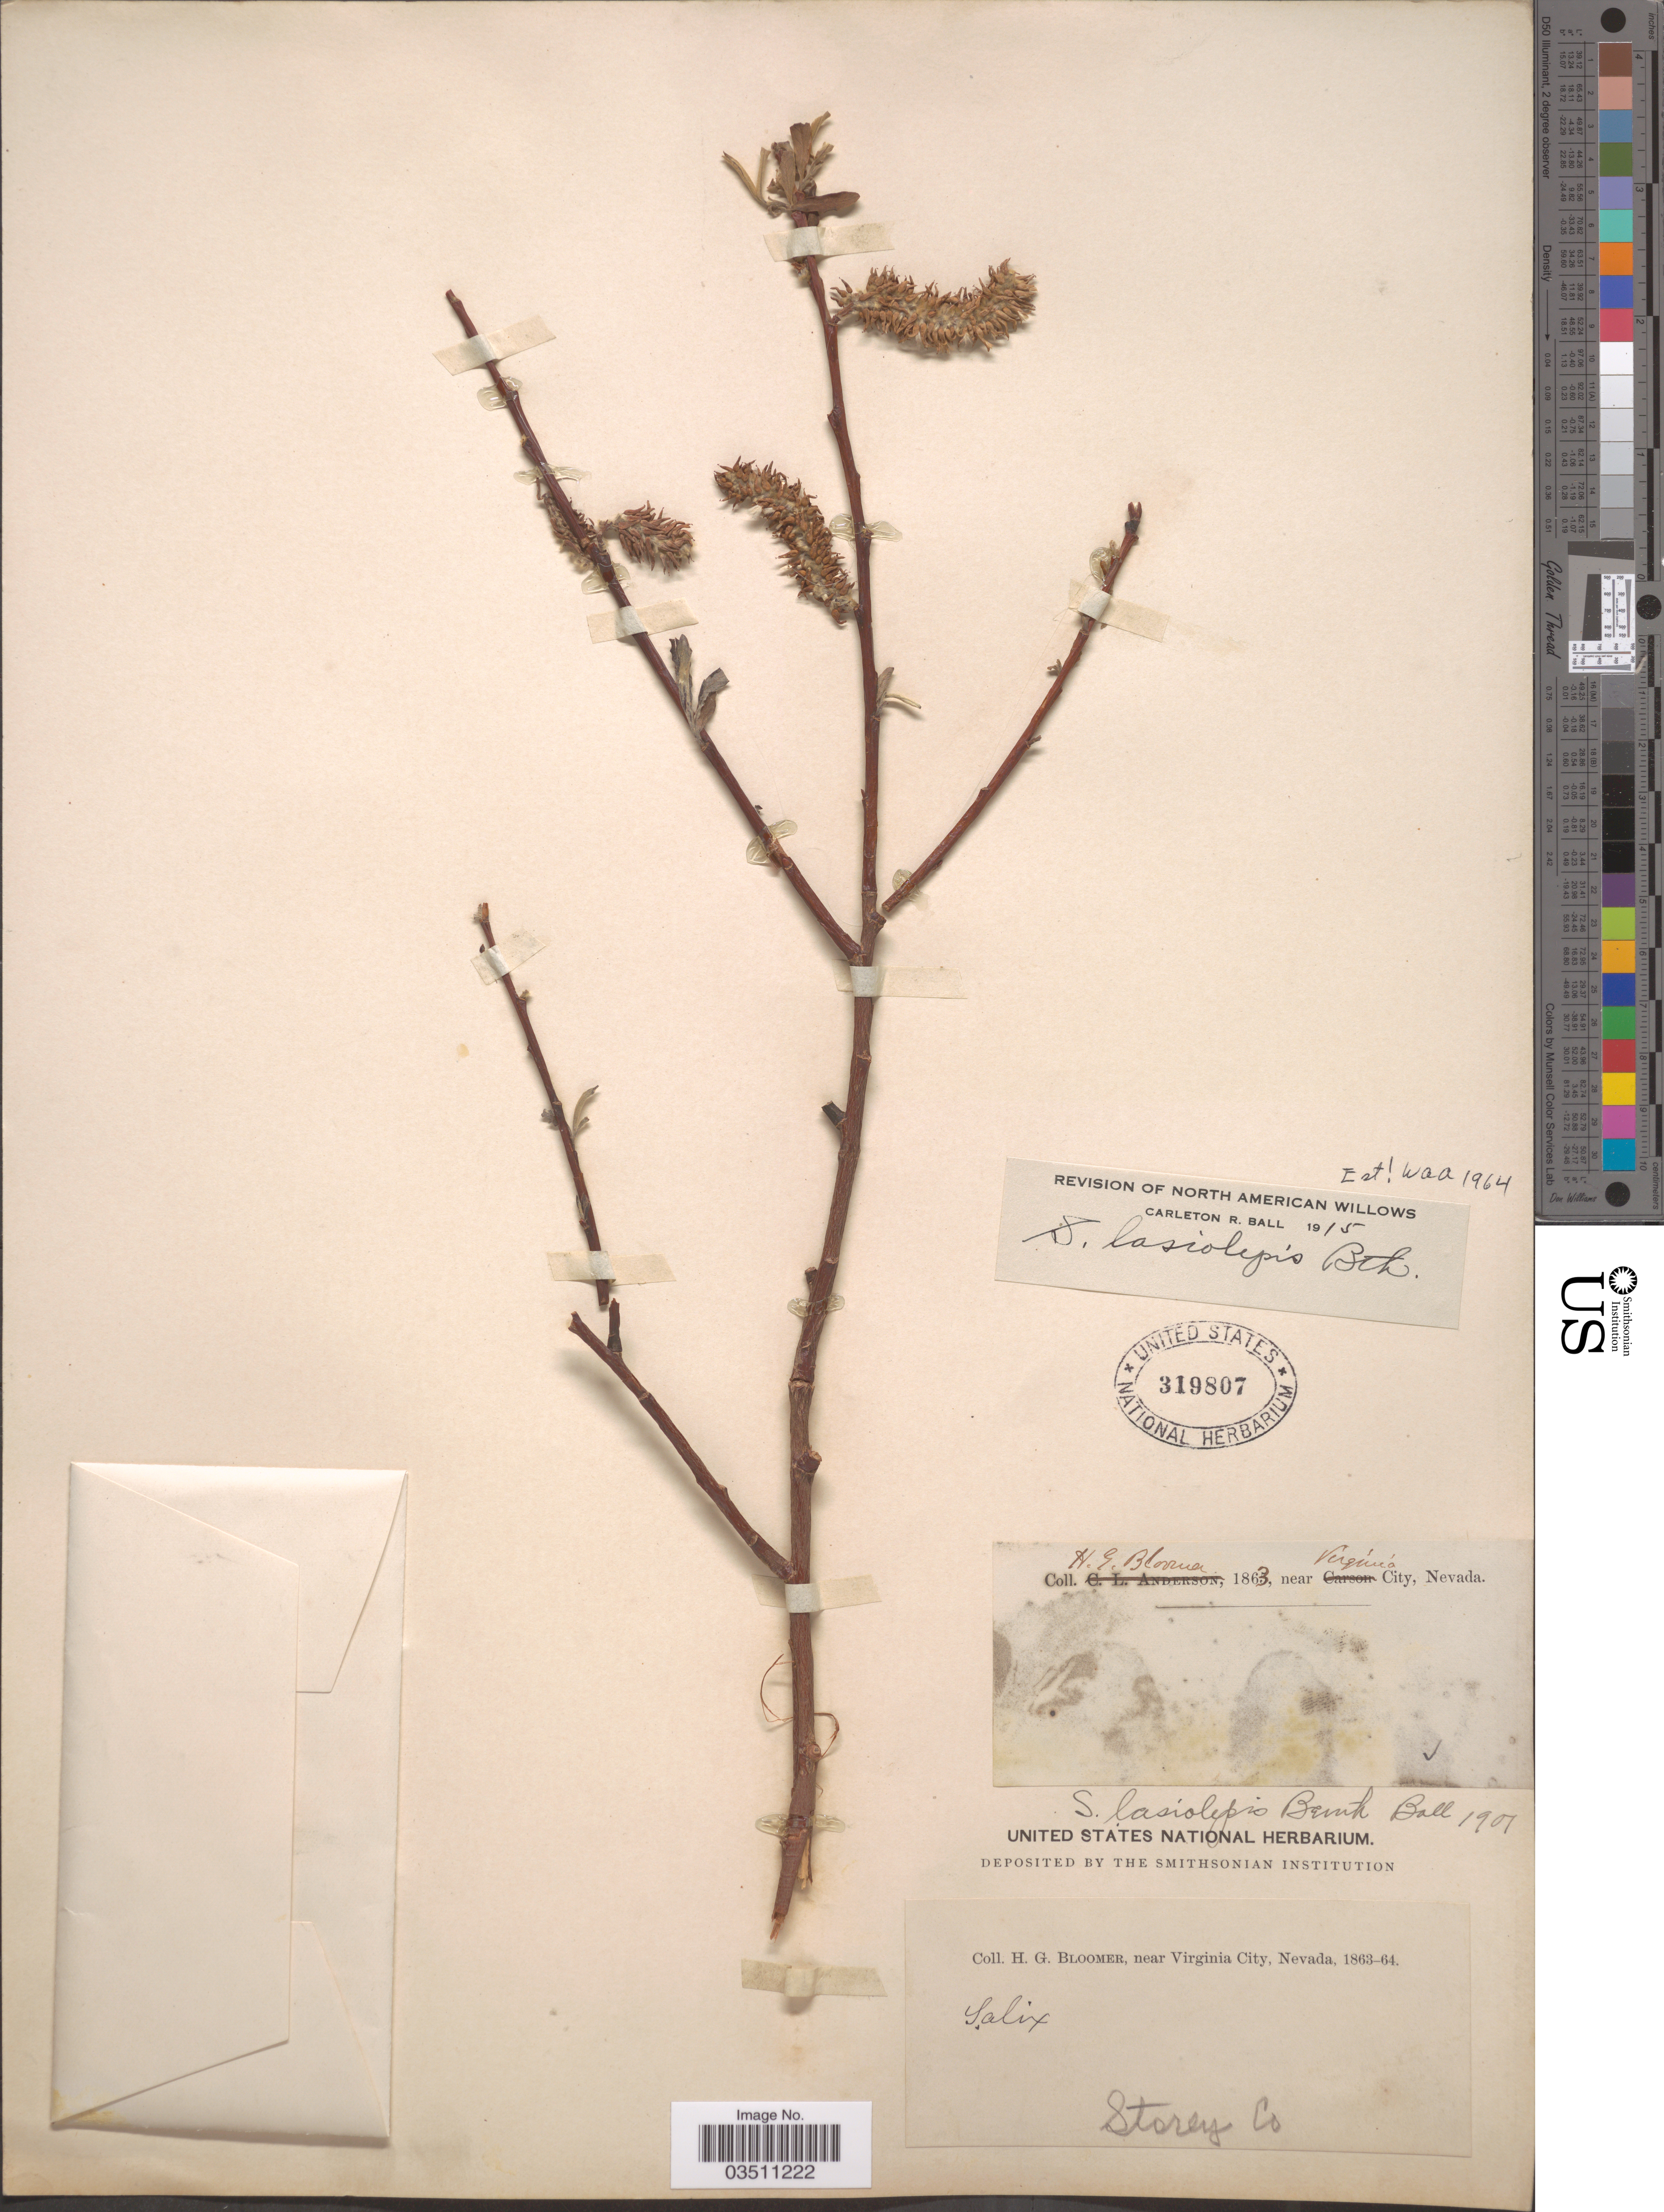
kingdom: Plantae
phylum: Tracheophyta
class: Magnoliopsida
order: Malpighiales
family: Salicaceae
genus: Salix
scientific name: Salix lasiolepis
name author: Benth.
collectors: H. Bloomer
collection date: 1863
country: United States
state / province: Nevada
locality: Near Virginia City. Storey Co.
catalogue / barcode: US 319807